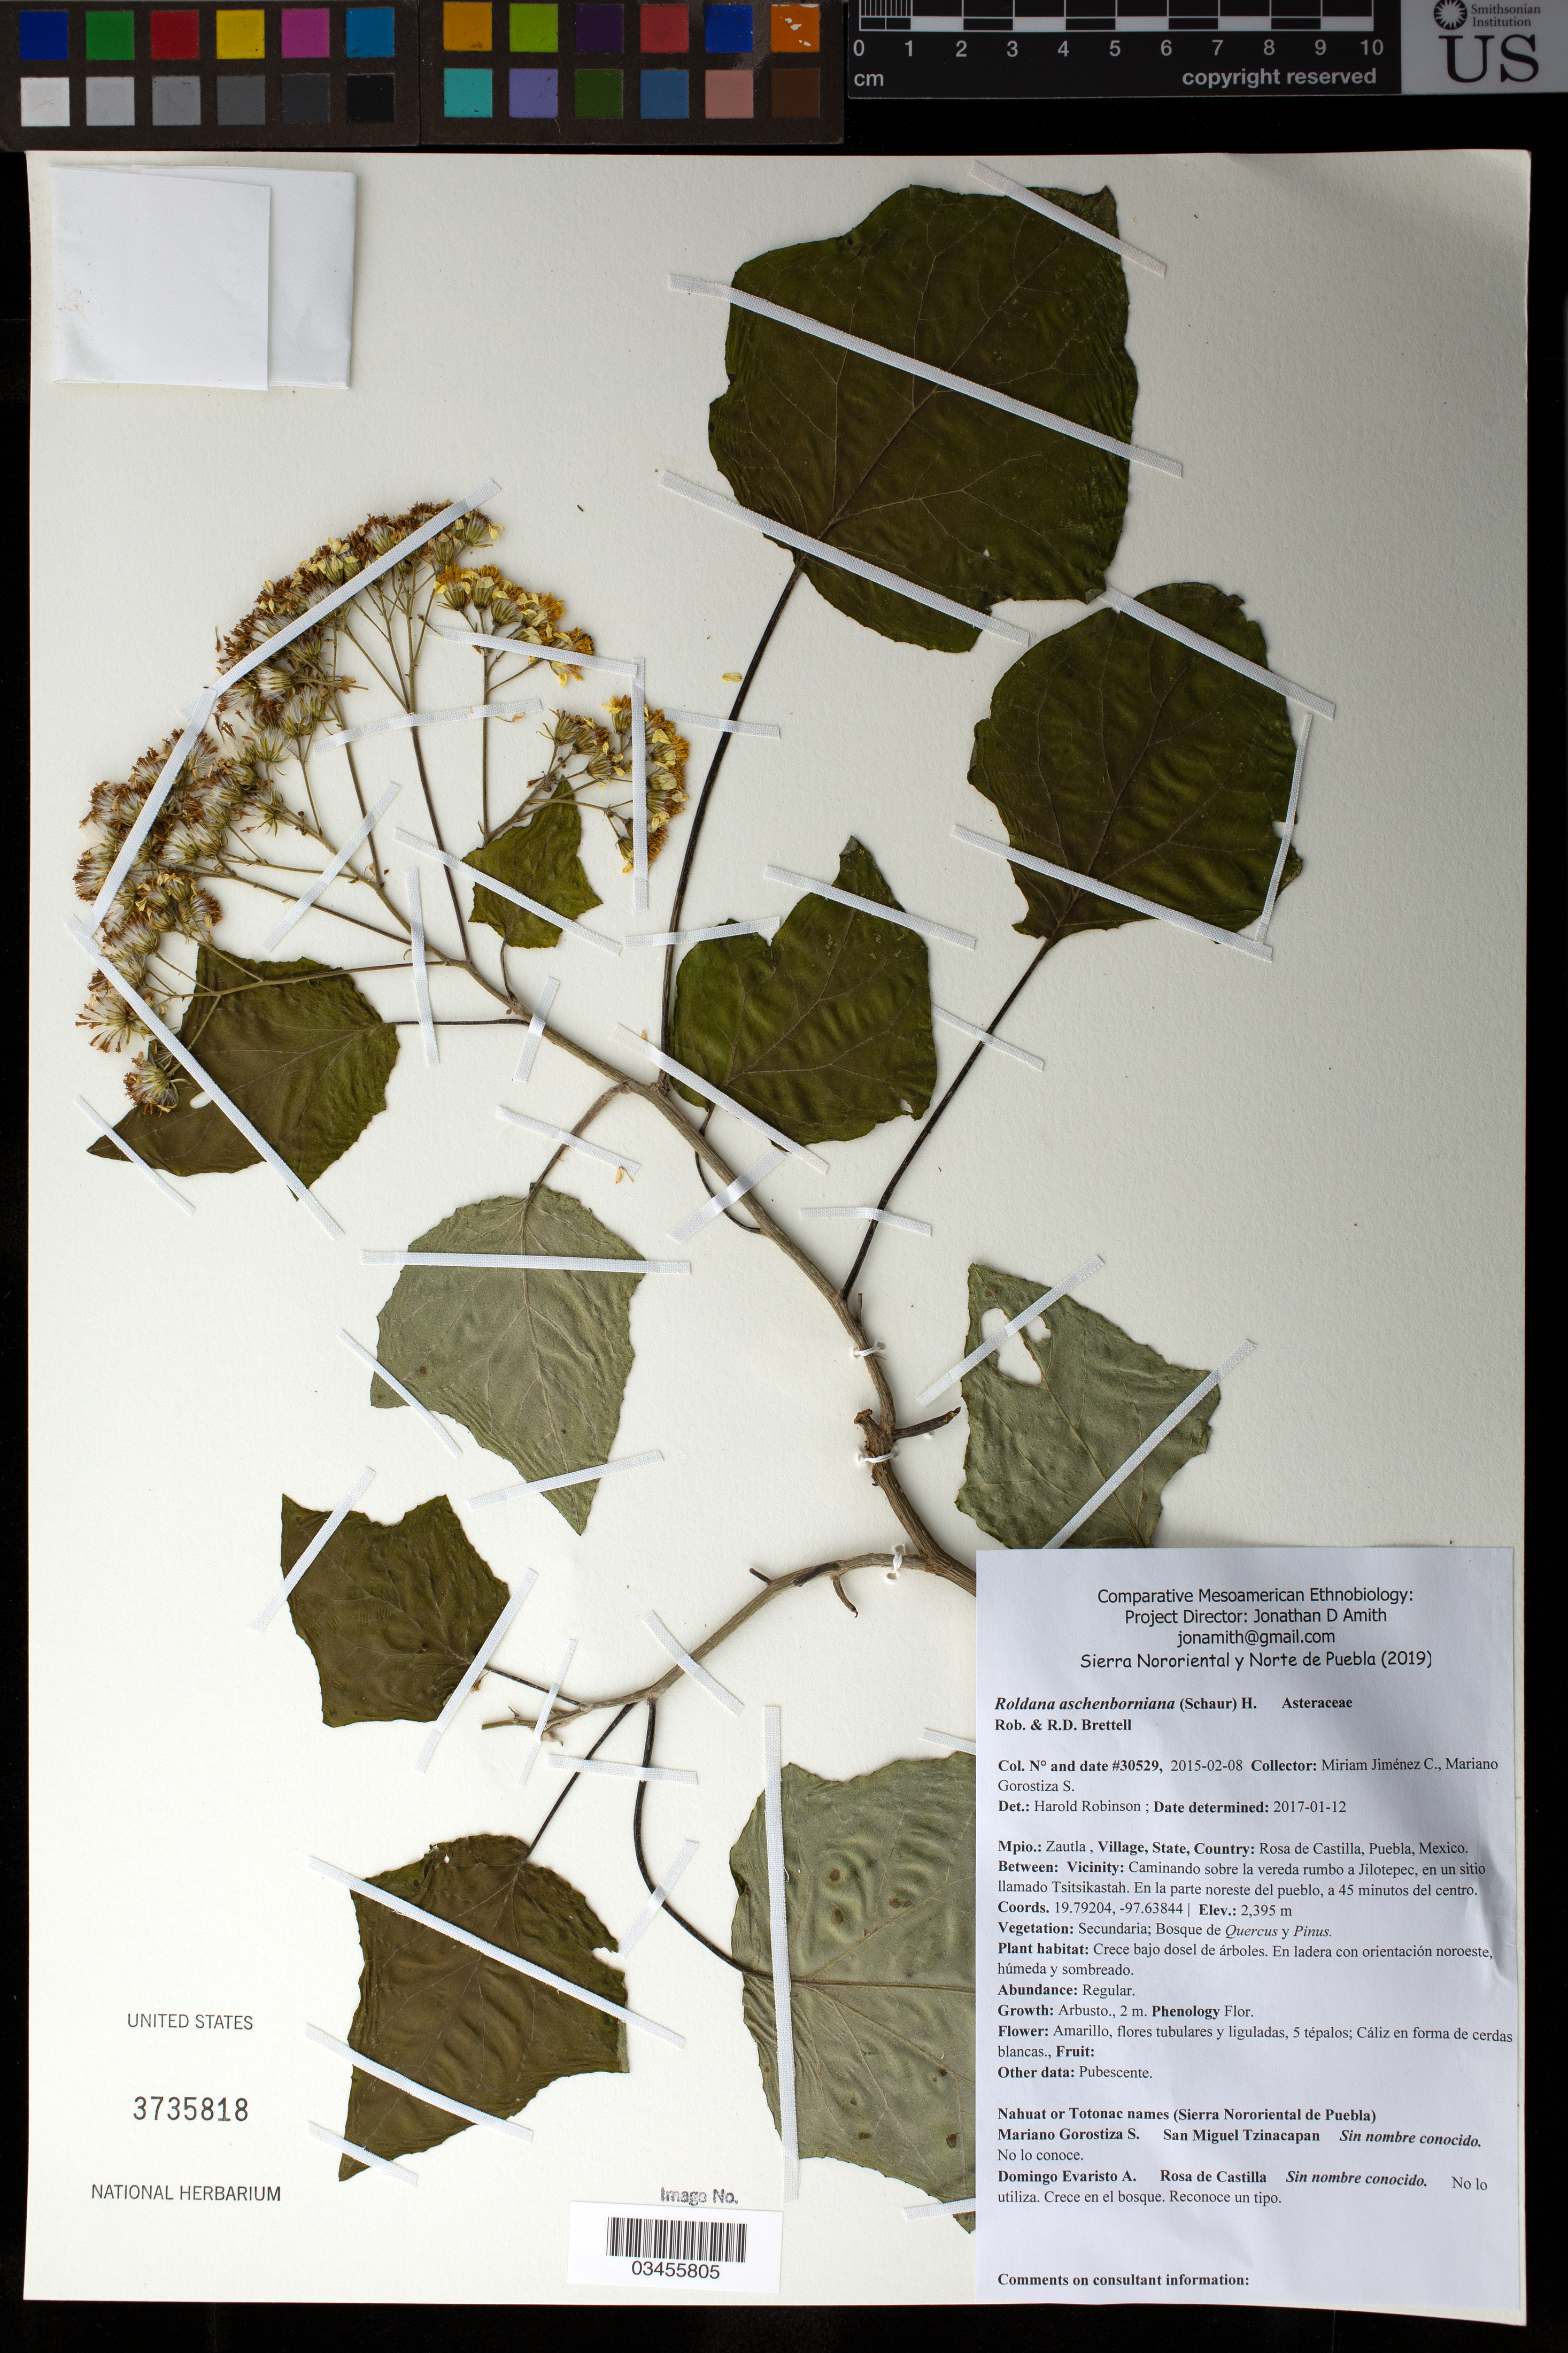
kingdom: Plantae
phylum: Tracheophyta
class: Magnoliopsida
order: Asterales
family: Asteraceae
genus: Roldana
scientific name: Roldana aschenborniana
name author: (S. Schauer) H. Rob. & Brettell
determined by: Robinson, Harold E., (US)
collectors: M. Jiménez Chimil & M. Gorostiza S.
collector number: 30529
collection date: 2015-02-08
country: México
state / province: Puebla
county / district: Zautla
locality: PUEBLO: Rosa de Castilla; LOCALIDAD EXACTA: Caminando sobre la vereda rumbo a Jilotepec, en un sitio llamado Tsitsikastah. En la parte noreste del pueblo, a 45 minutos del centro.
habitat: Bosque de Quercus y Pinus | Bajo dosel de árboles. En ladera con orientación noroeste, húmeda y sombreado.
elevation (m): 2395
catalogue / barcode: US 3735818